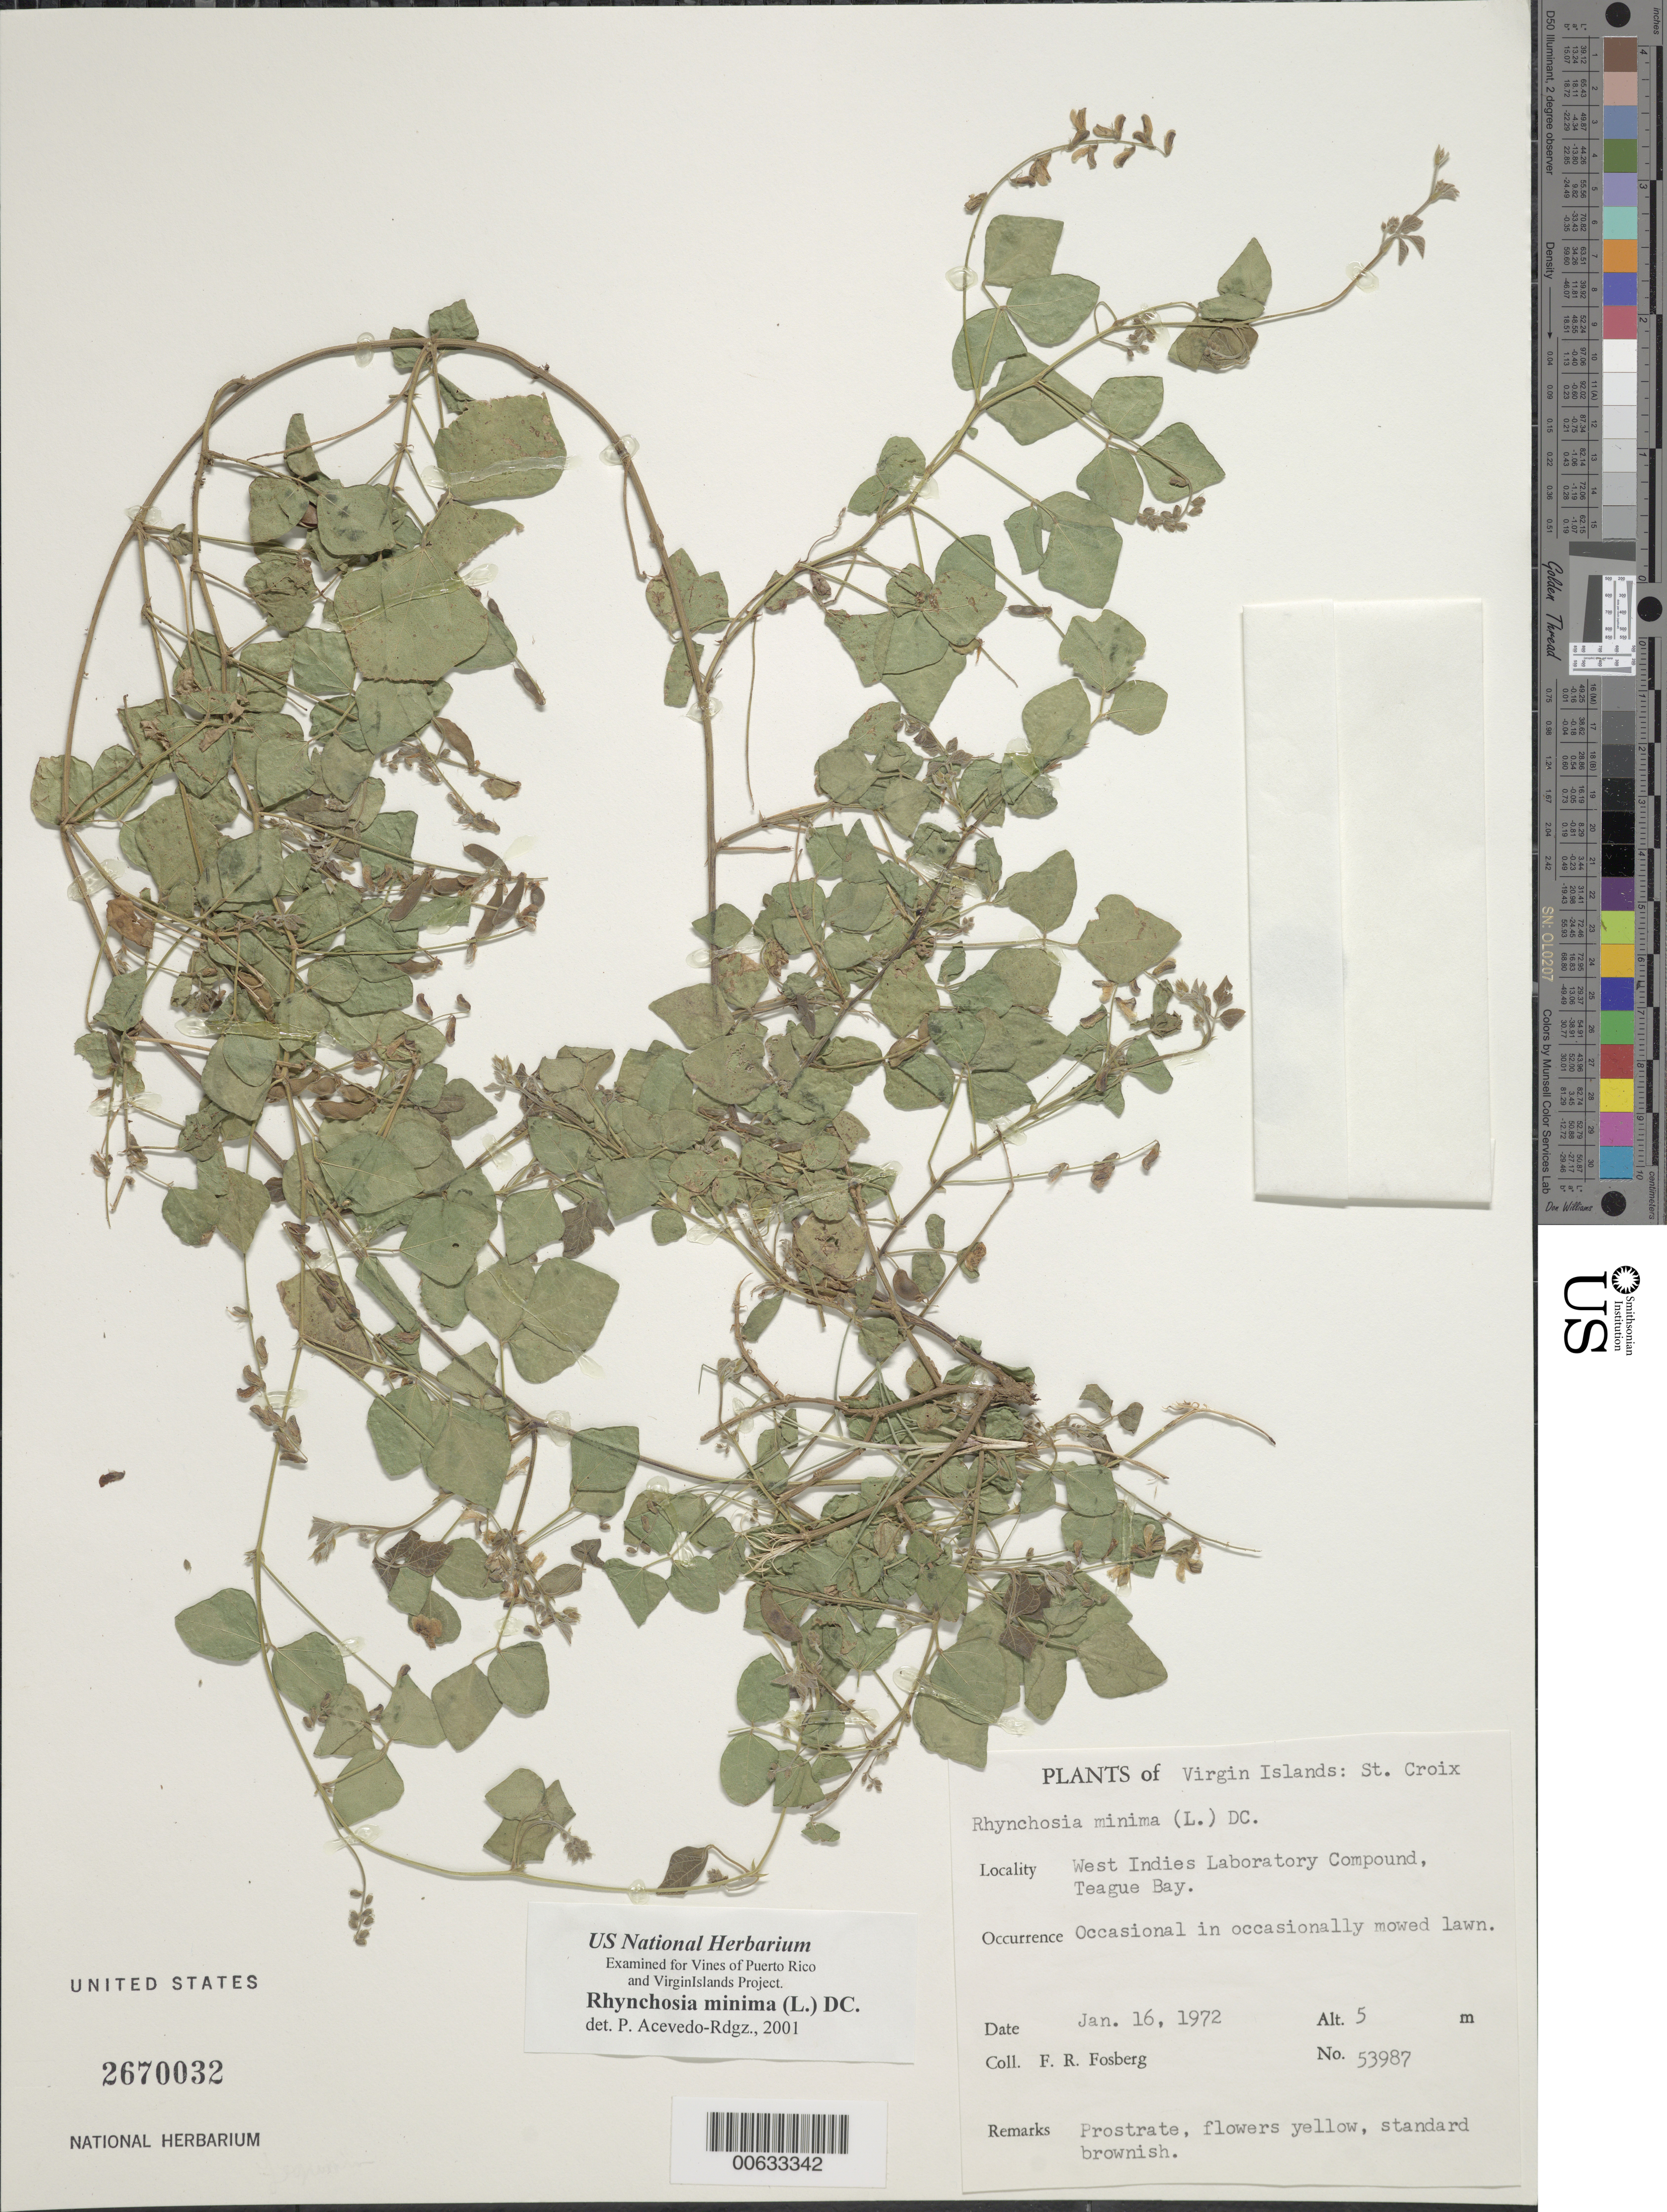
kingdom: Plantae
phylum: Tracheophyta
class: Magnoliopsida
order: Fabales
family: Fabaceae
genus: Rhynchosia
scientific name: Rhynchosia minima var. minima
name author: (L.) DC.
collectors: F. R. Fosberg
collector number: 53987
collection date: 1972-01-16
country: U.S. Virgin Islands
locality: Virgin Islands: St. Croix, West Indies Laboratory Compound, Teague Bay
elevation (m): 5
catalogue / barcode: US 2670032